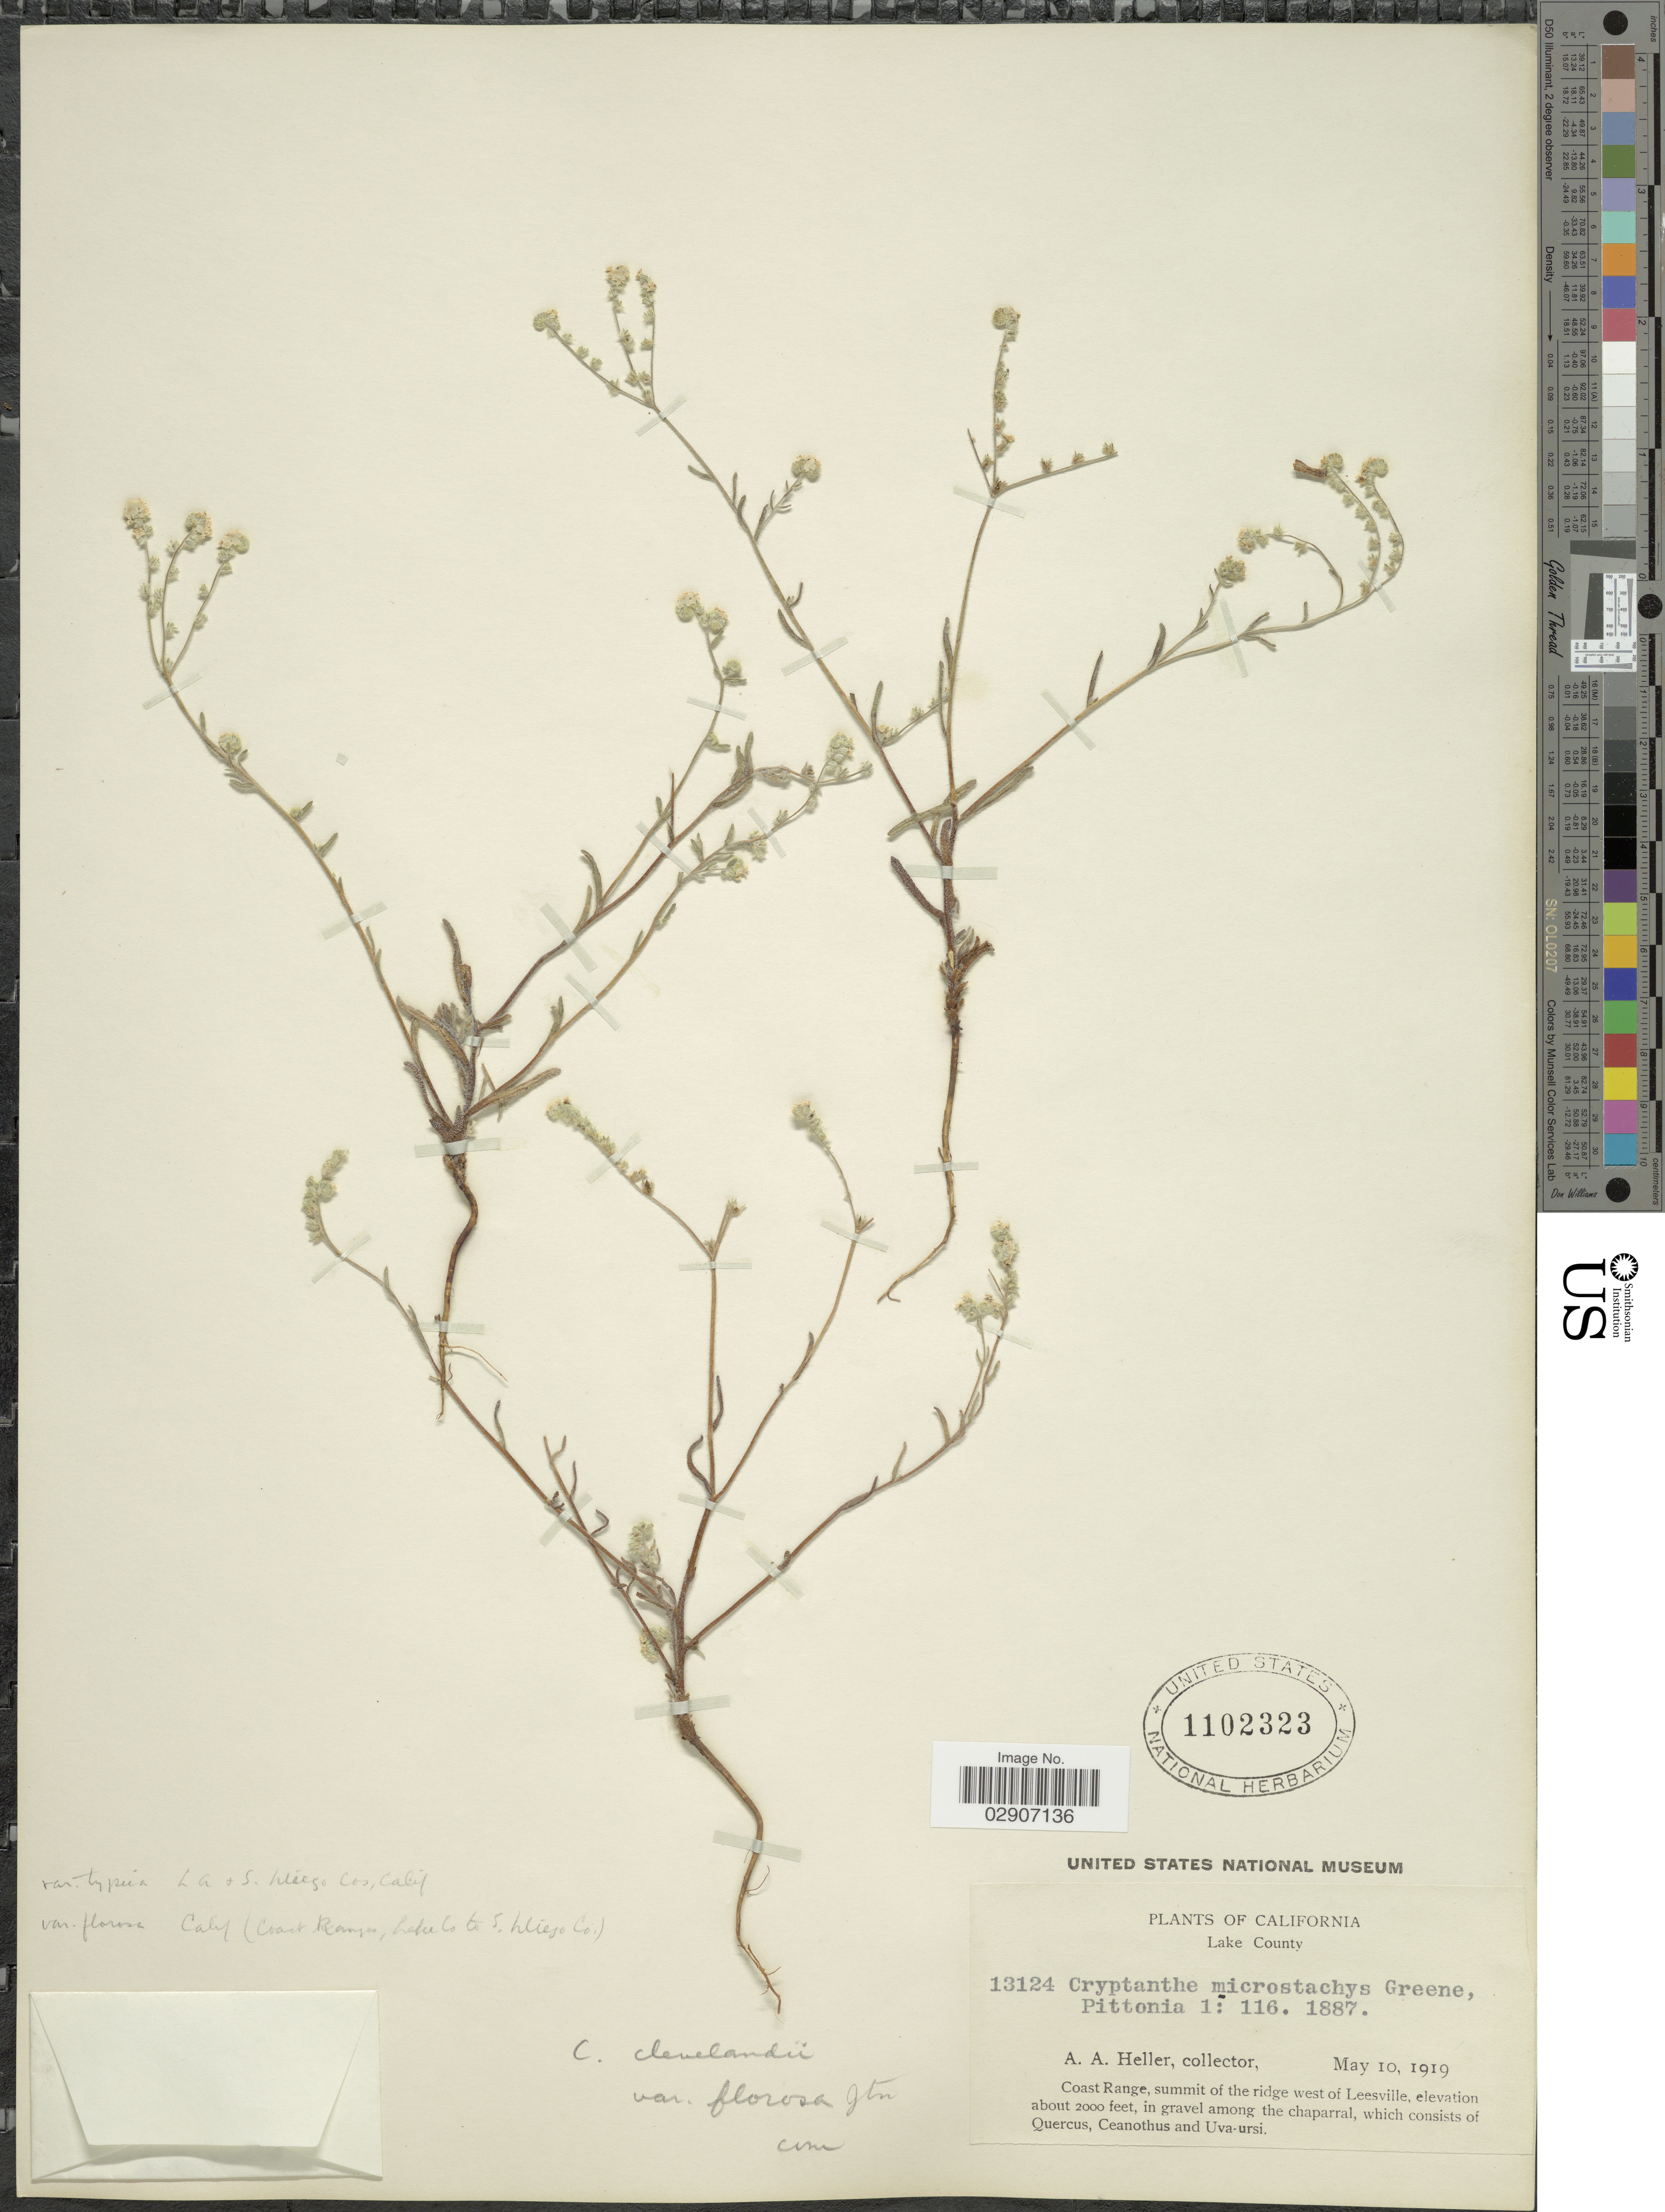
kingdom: Plantae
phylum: Tracheophyta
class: Magnoliopsida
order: Boraginales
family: Boraginaceae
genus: Cryptantha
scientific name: Cryptantha clevelandii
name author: Greene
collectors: A. A. Heller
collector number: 13124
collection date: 1919-05-10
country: United States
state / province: California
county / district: Lake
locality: Lake County. Coast Range, summit of the ridge west of Leesville, in gravel among the chaparral.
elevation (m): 610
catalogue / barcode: US 1102323